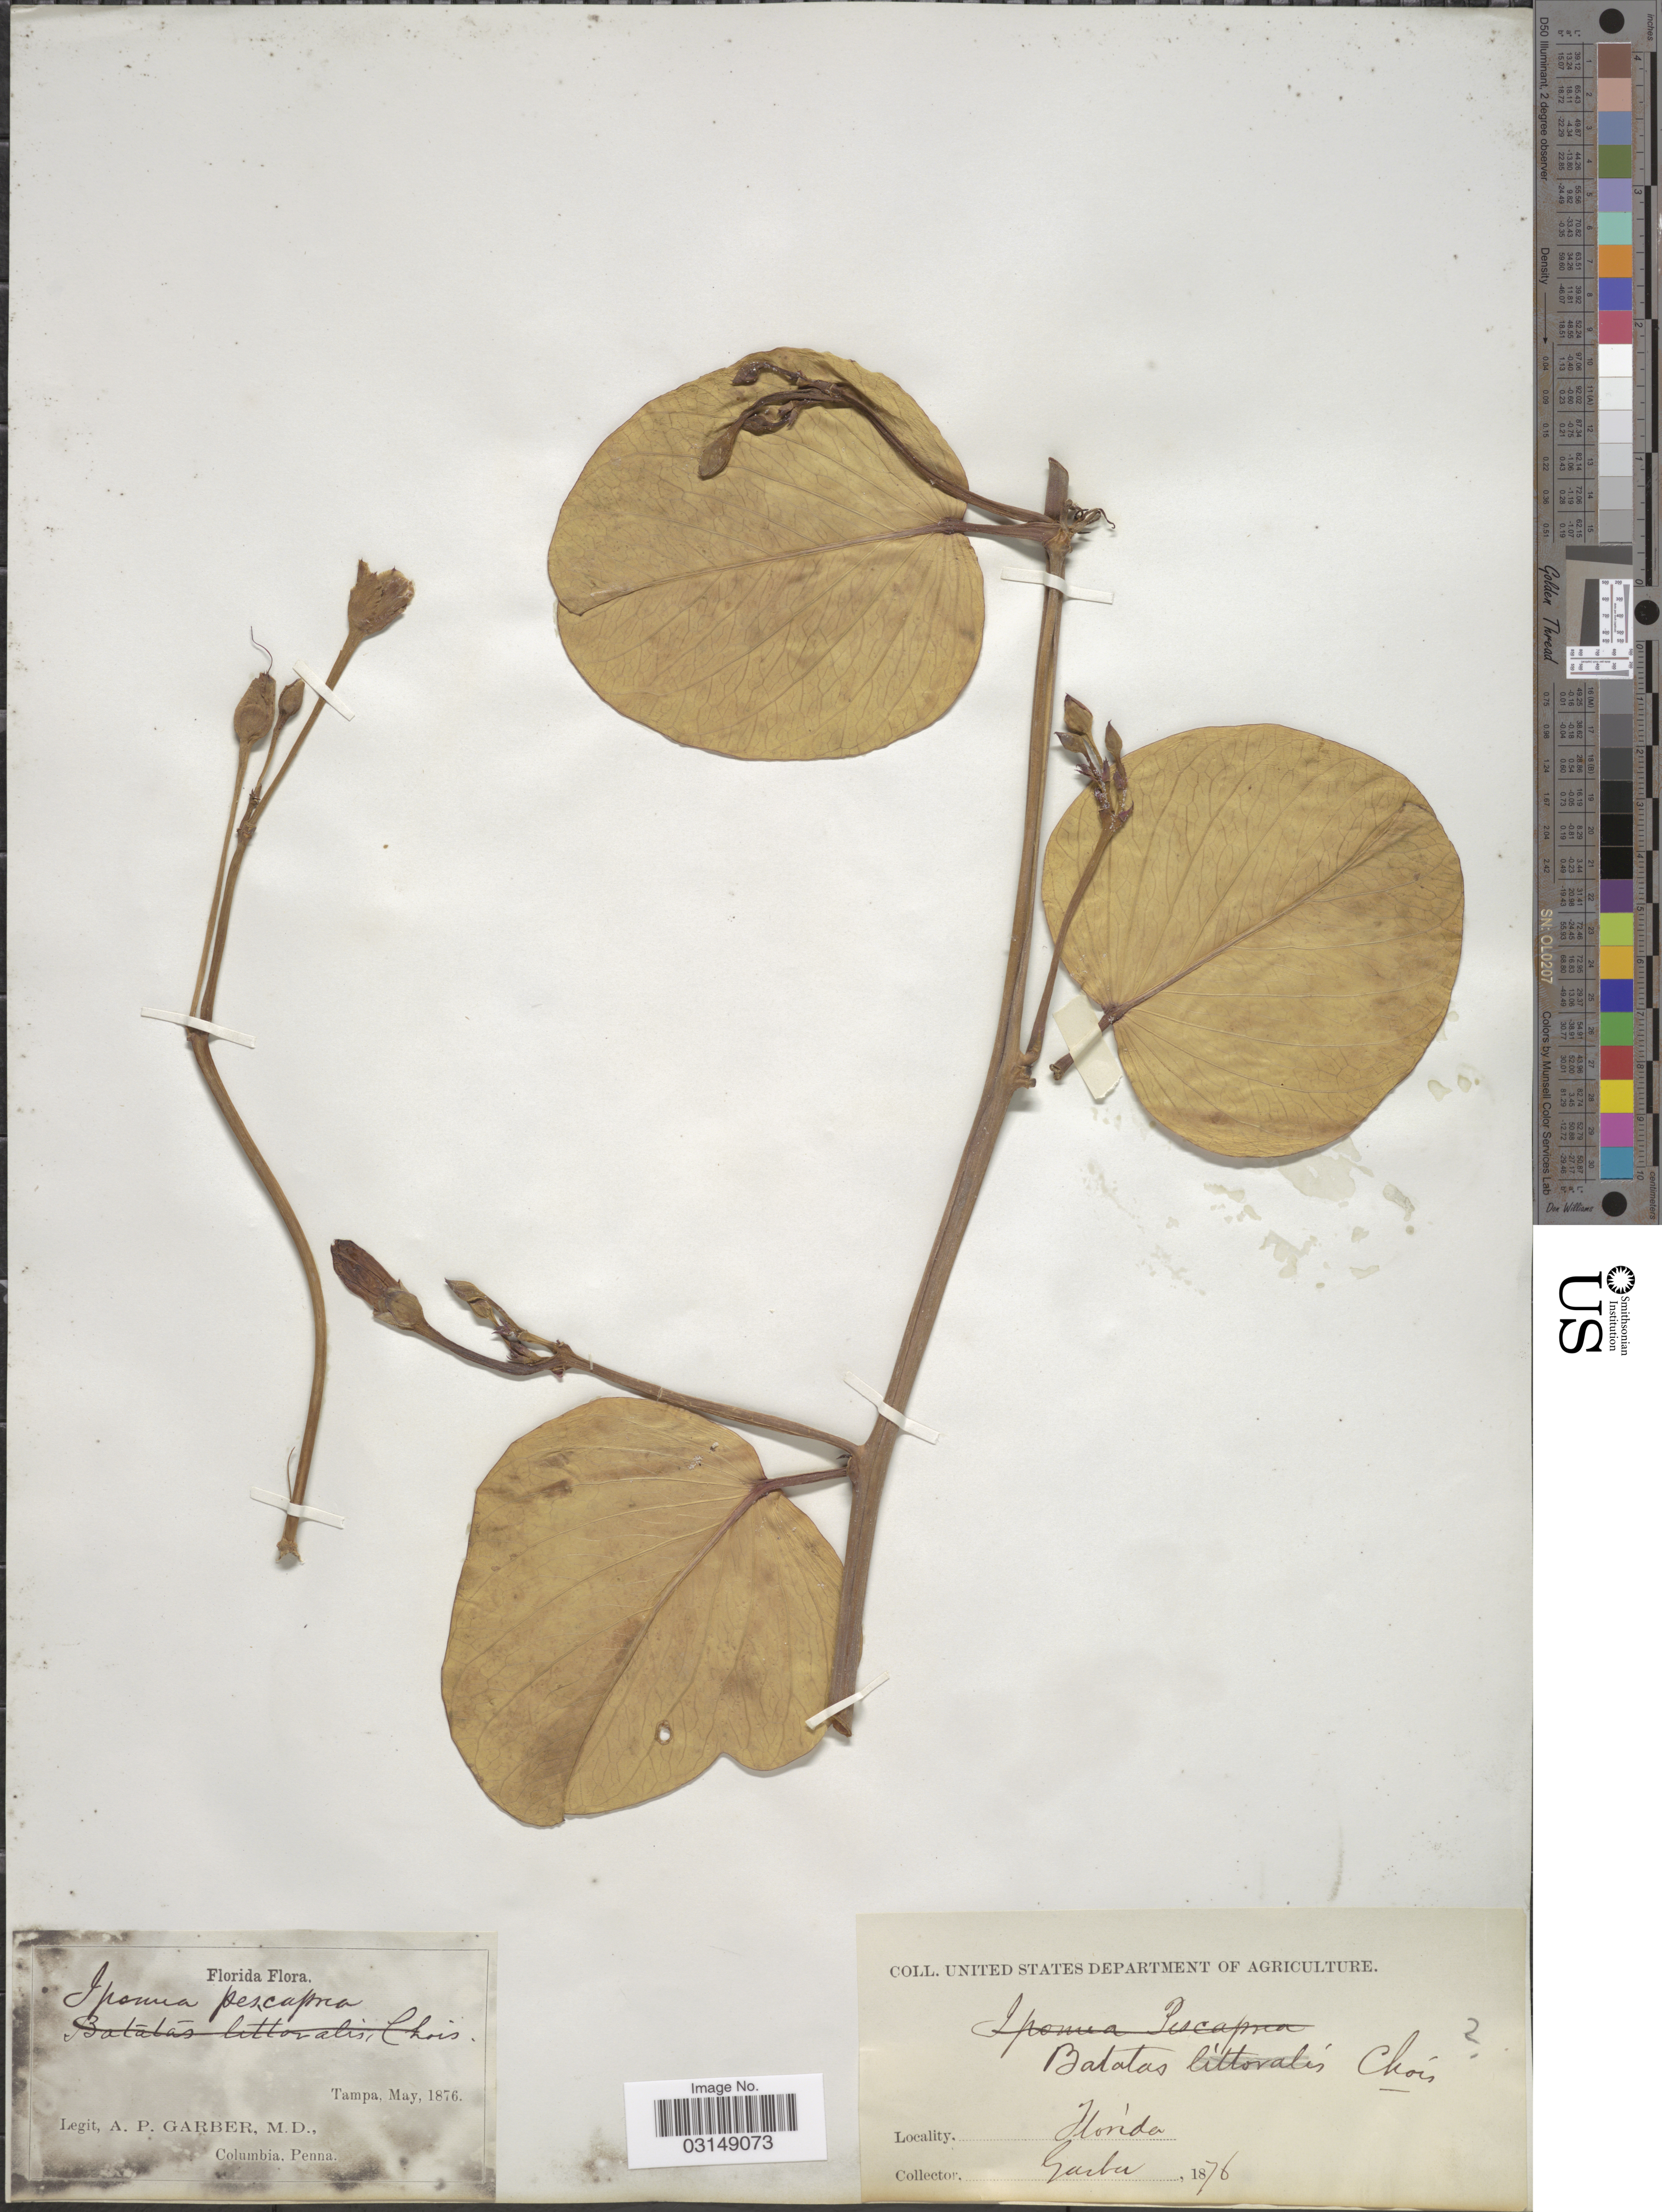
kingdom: Plantae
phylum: Tracheophyta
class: Magnoliopsida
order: Solanales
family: Convolvulaceae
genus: Ipomoea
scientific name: Ipomoea pes-caprae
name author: (L.) R. Br.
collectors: A. P. Garber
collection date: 1876-05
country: United States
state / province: Florida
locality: Tampa.